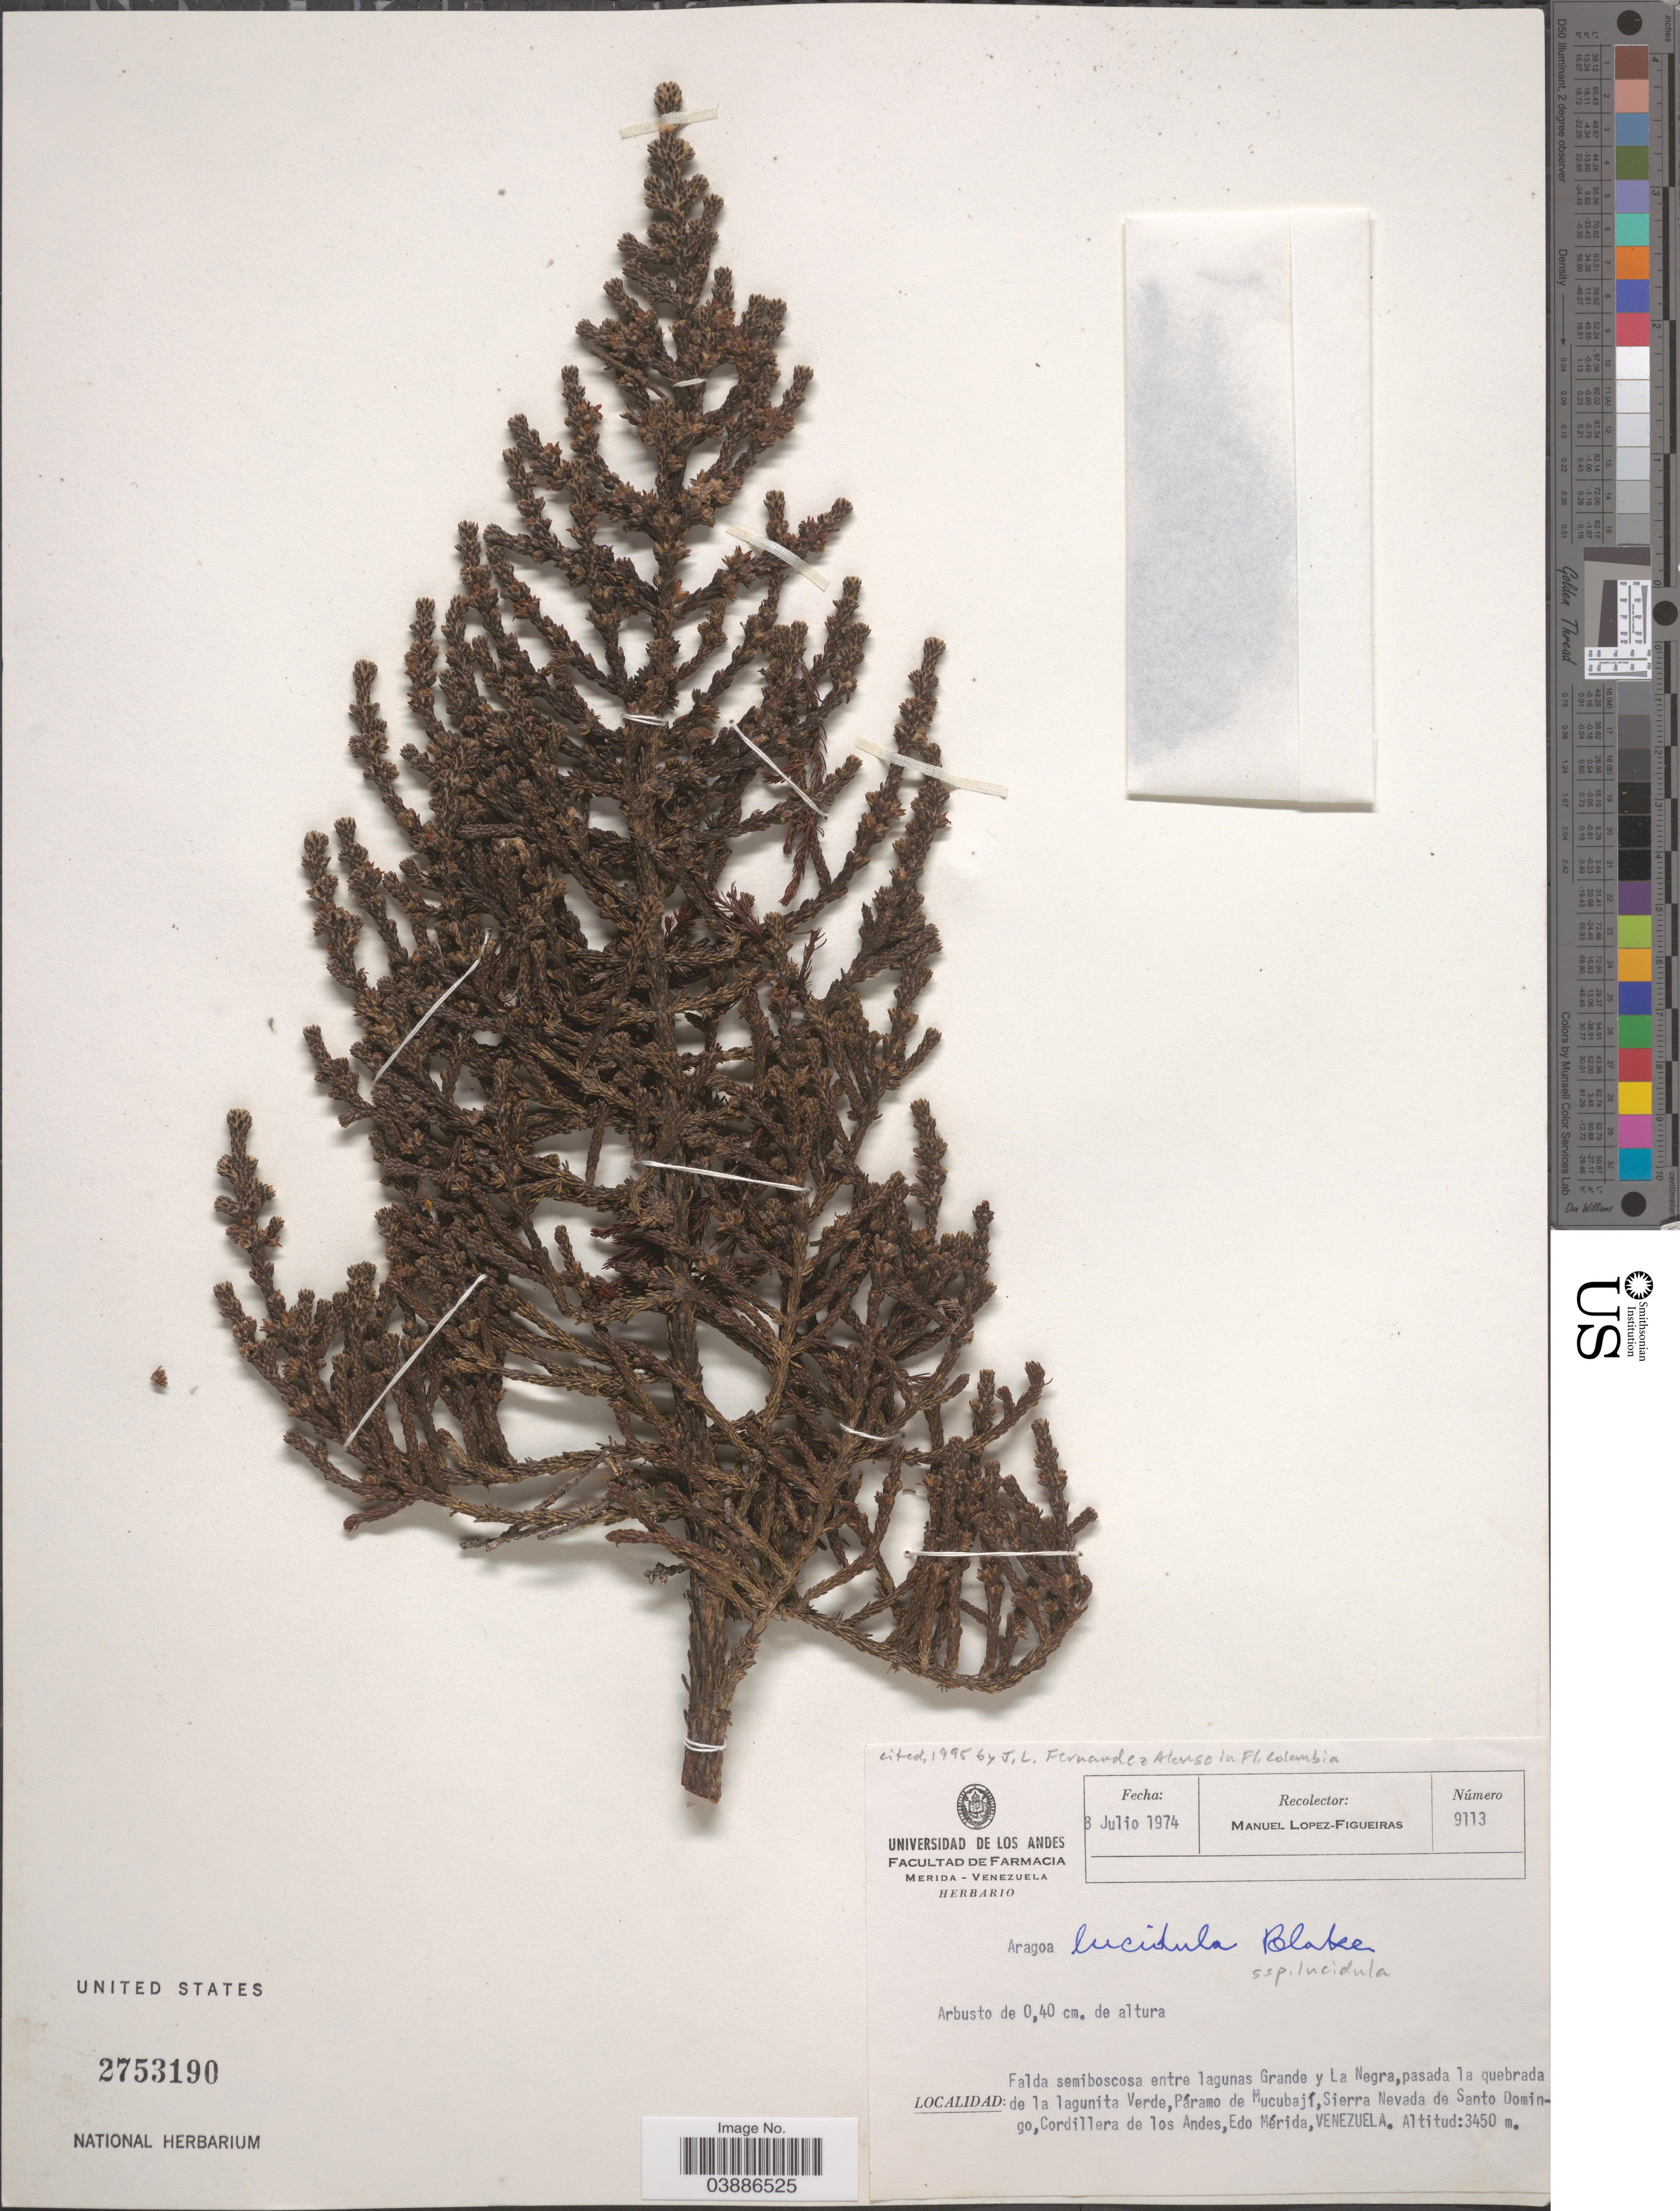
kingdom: Plantae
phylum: Tracheophyta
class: Magnoliopsida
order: Lamiales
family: Plantaginaceae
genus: Aragoa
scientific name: Aragoa lucidula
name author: S.F. Blake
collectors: M. López Figueiras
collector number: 9113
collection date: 1974-07-08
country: Venezuela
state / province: Merida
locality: Falda semiboscosa entre lagunas Grande y La Negra, pasada la quebrada de la lagunita Verde, Páramo de Mucubají, Sierra Nevada de Santo Domingo, Cordillera de los Andes, Edo Mérida.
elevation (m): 3450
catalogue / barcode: US 2753190